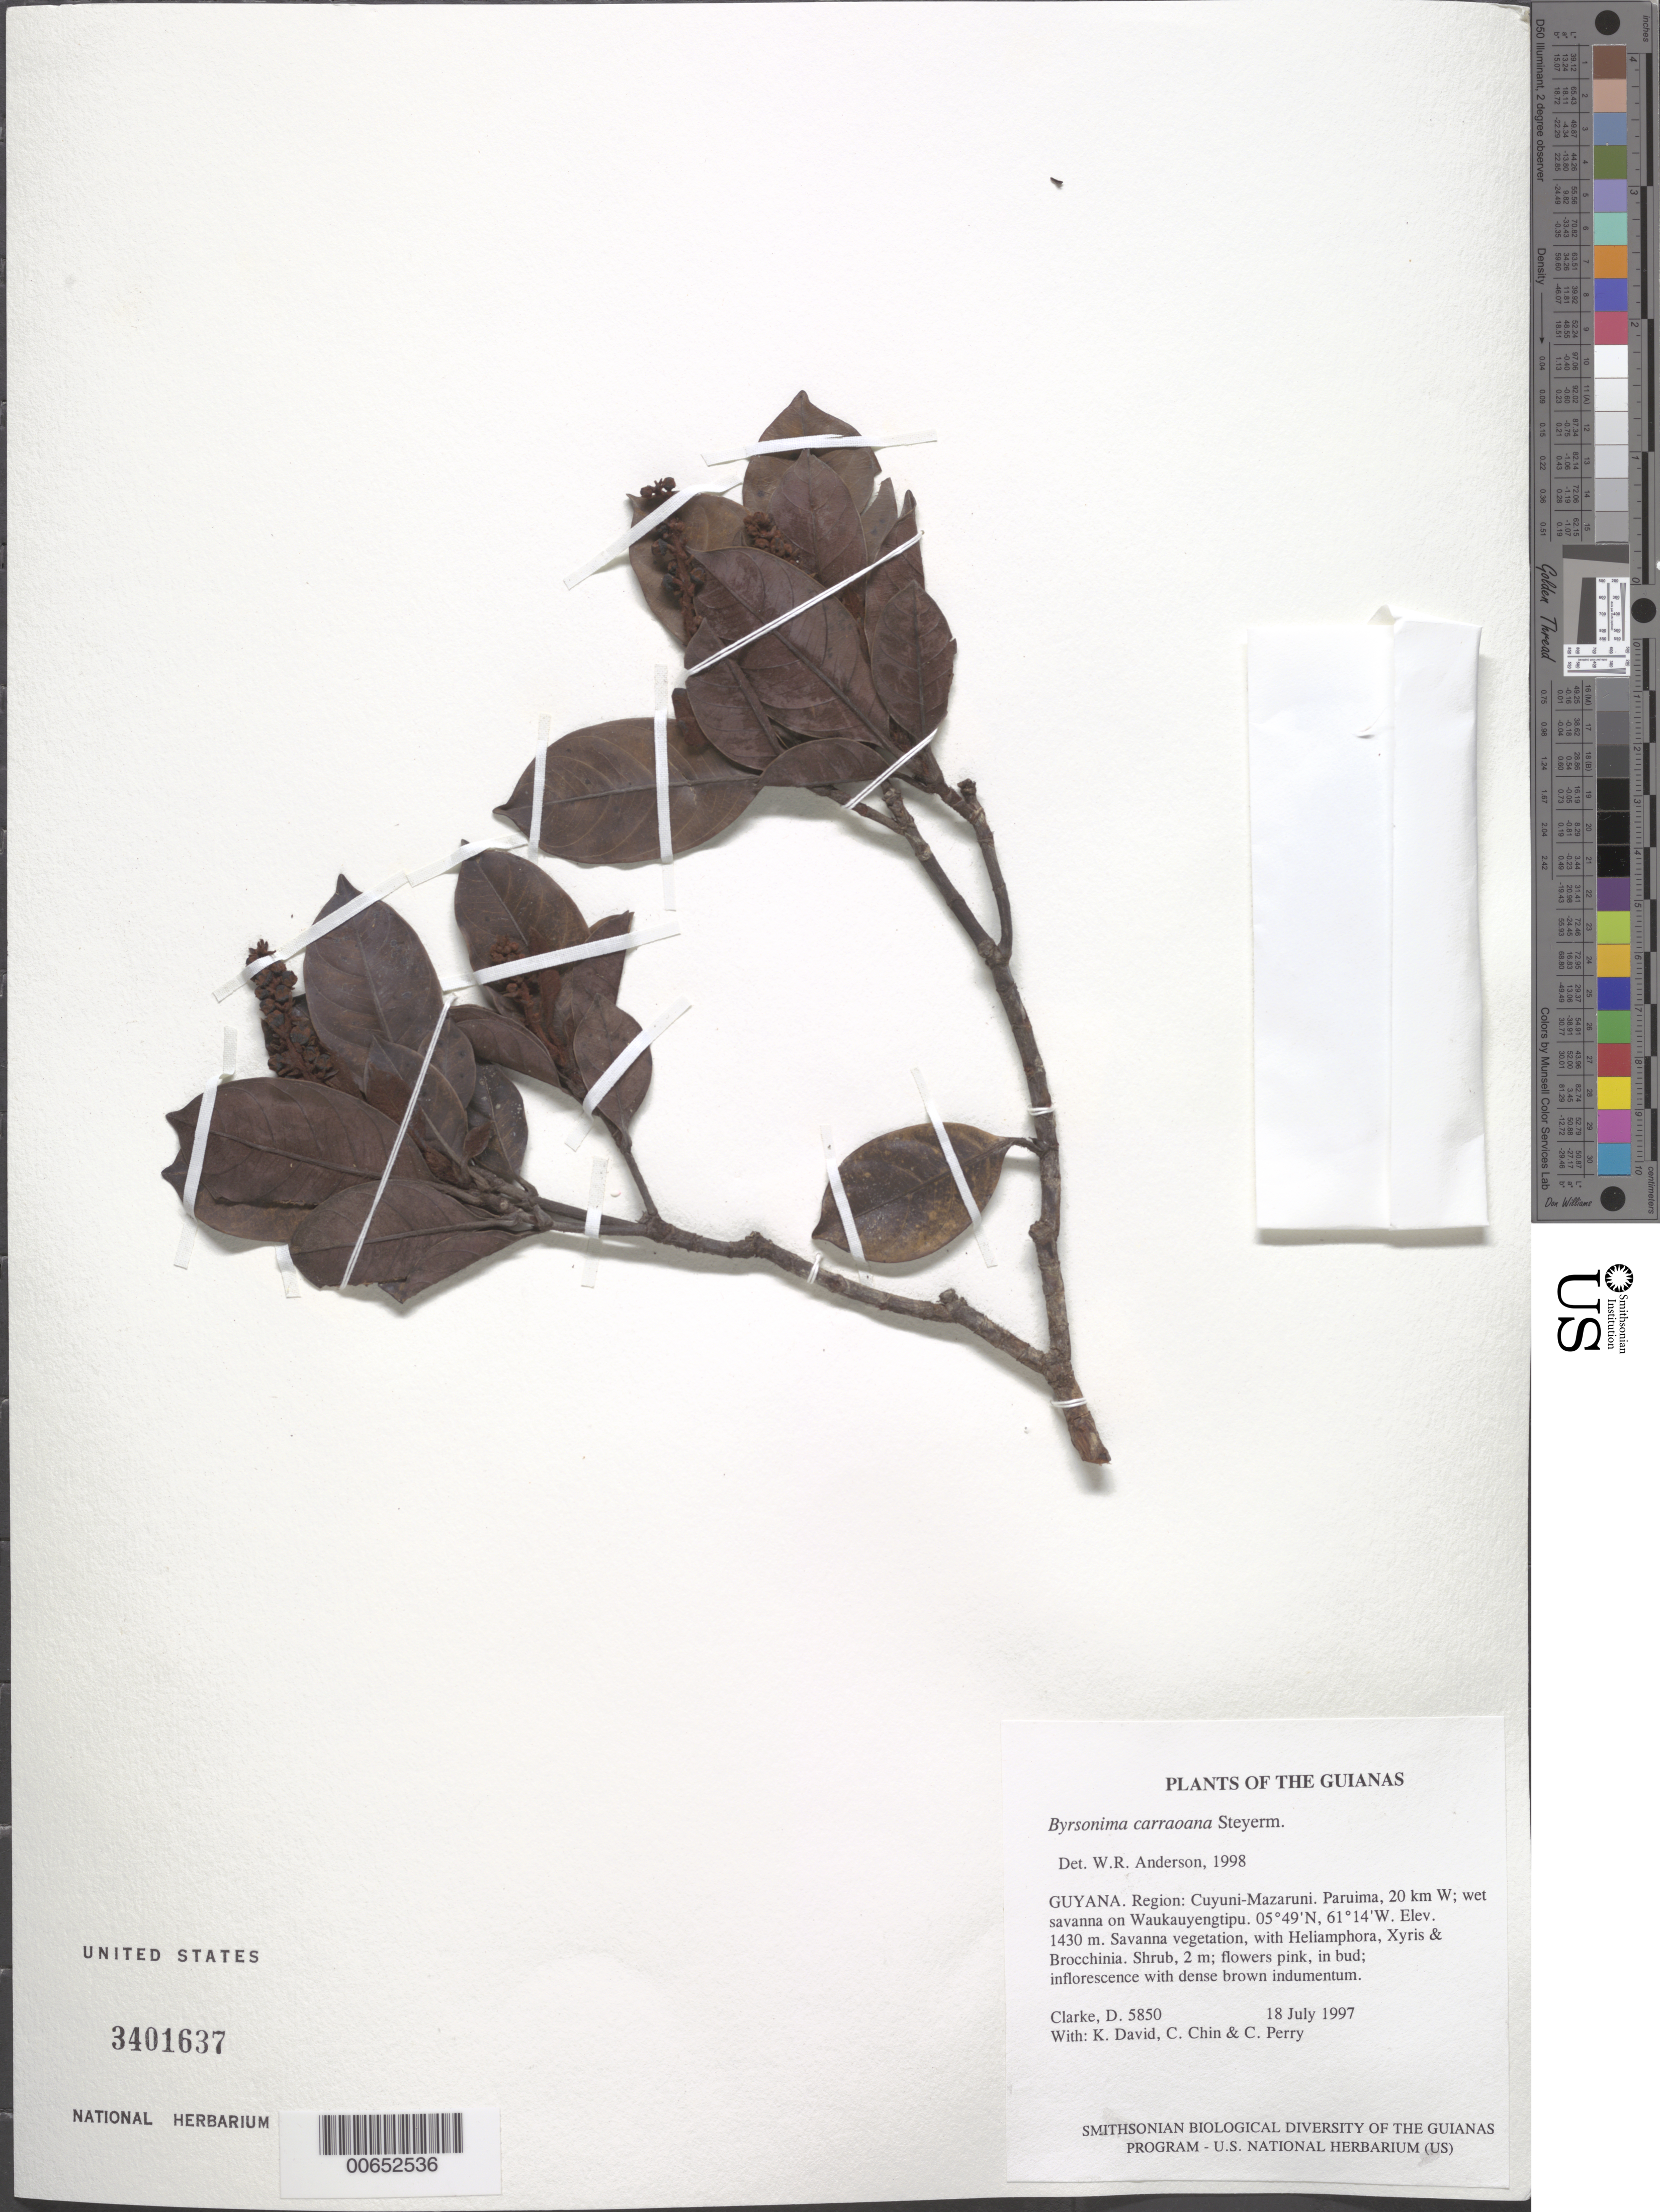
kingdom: Plantae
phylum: Tracheophyta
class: Magnoliopsida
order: Malpighiales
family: Malpighiaceae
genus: Byrsonima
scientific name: Byrsonima carraoana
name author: Steyerm.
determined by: Anderson, W. R., (MICH), University of Michigan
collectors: H. D. Clarke, K. David, C. Chin & C. Perry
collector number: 5850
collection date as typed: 18 July 1997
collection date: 1997-07-18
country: Guyana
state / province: Cuyuni-Mazaruni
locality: Paruima, 20 km W; wet savanna on Waukauyengtipu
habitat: Savanna vegetation, with Heliamphora, Xyris & Brocchinia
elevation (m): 1430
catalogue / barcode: US 3401637